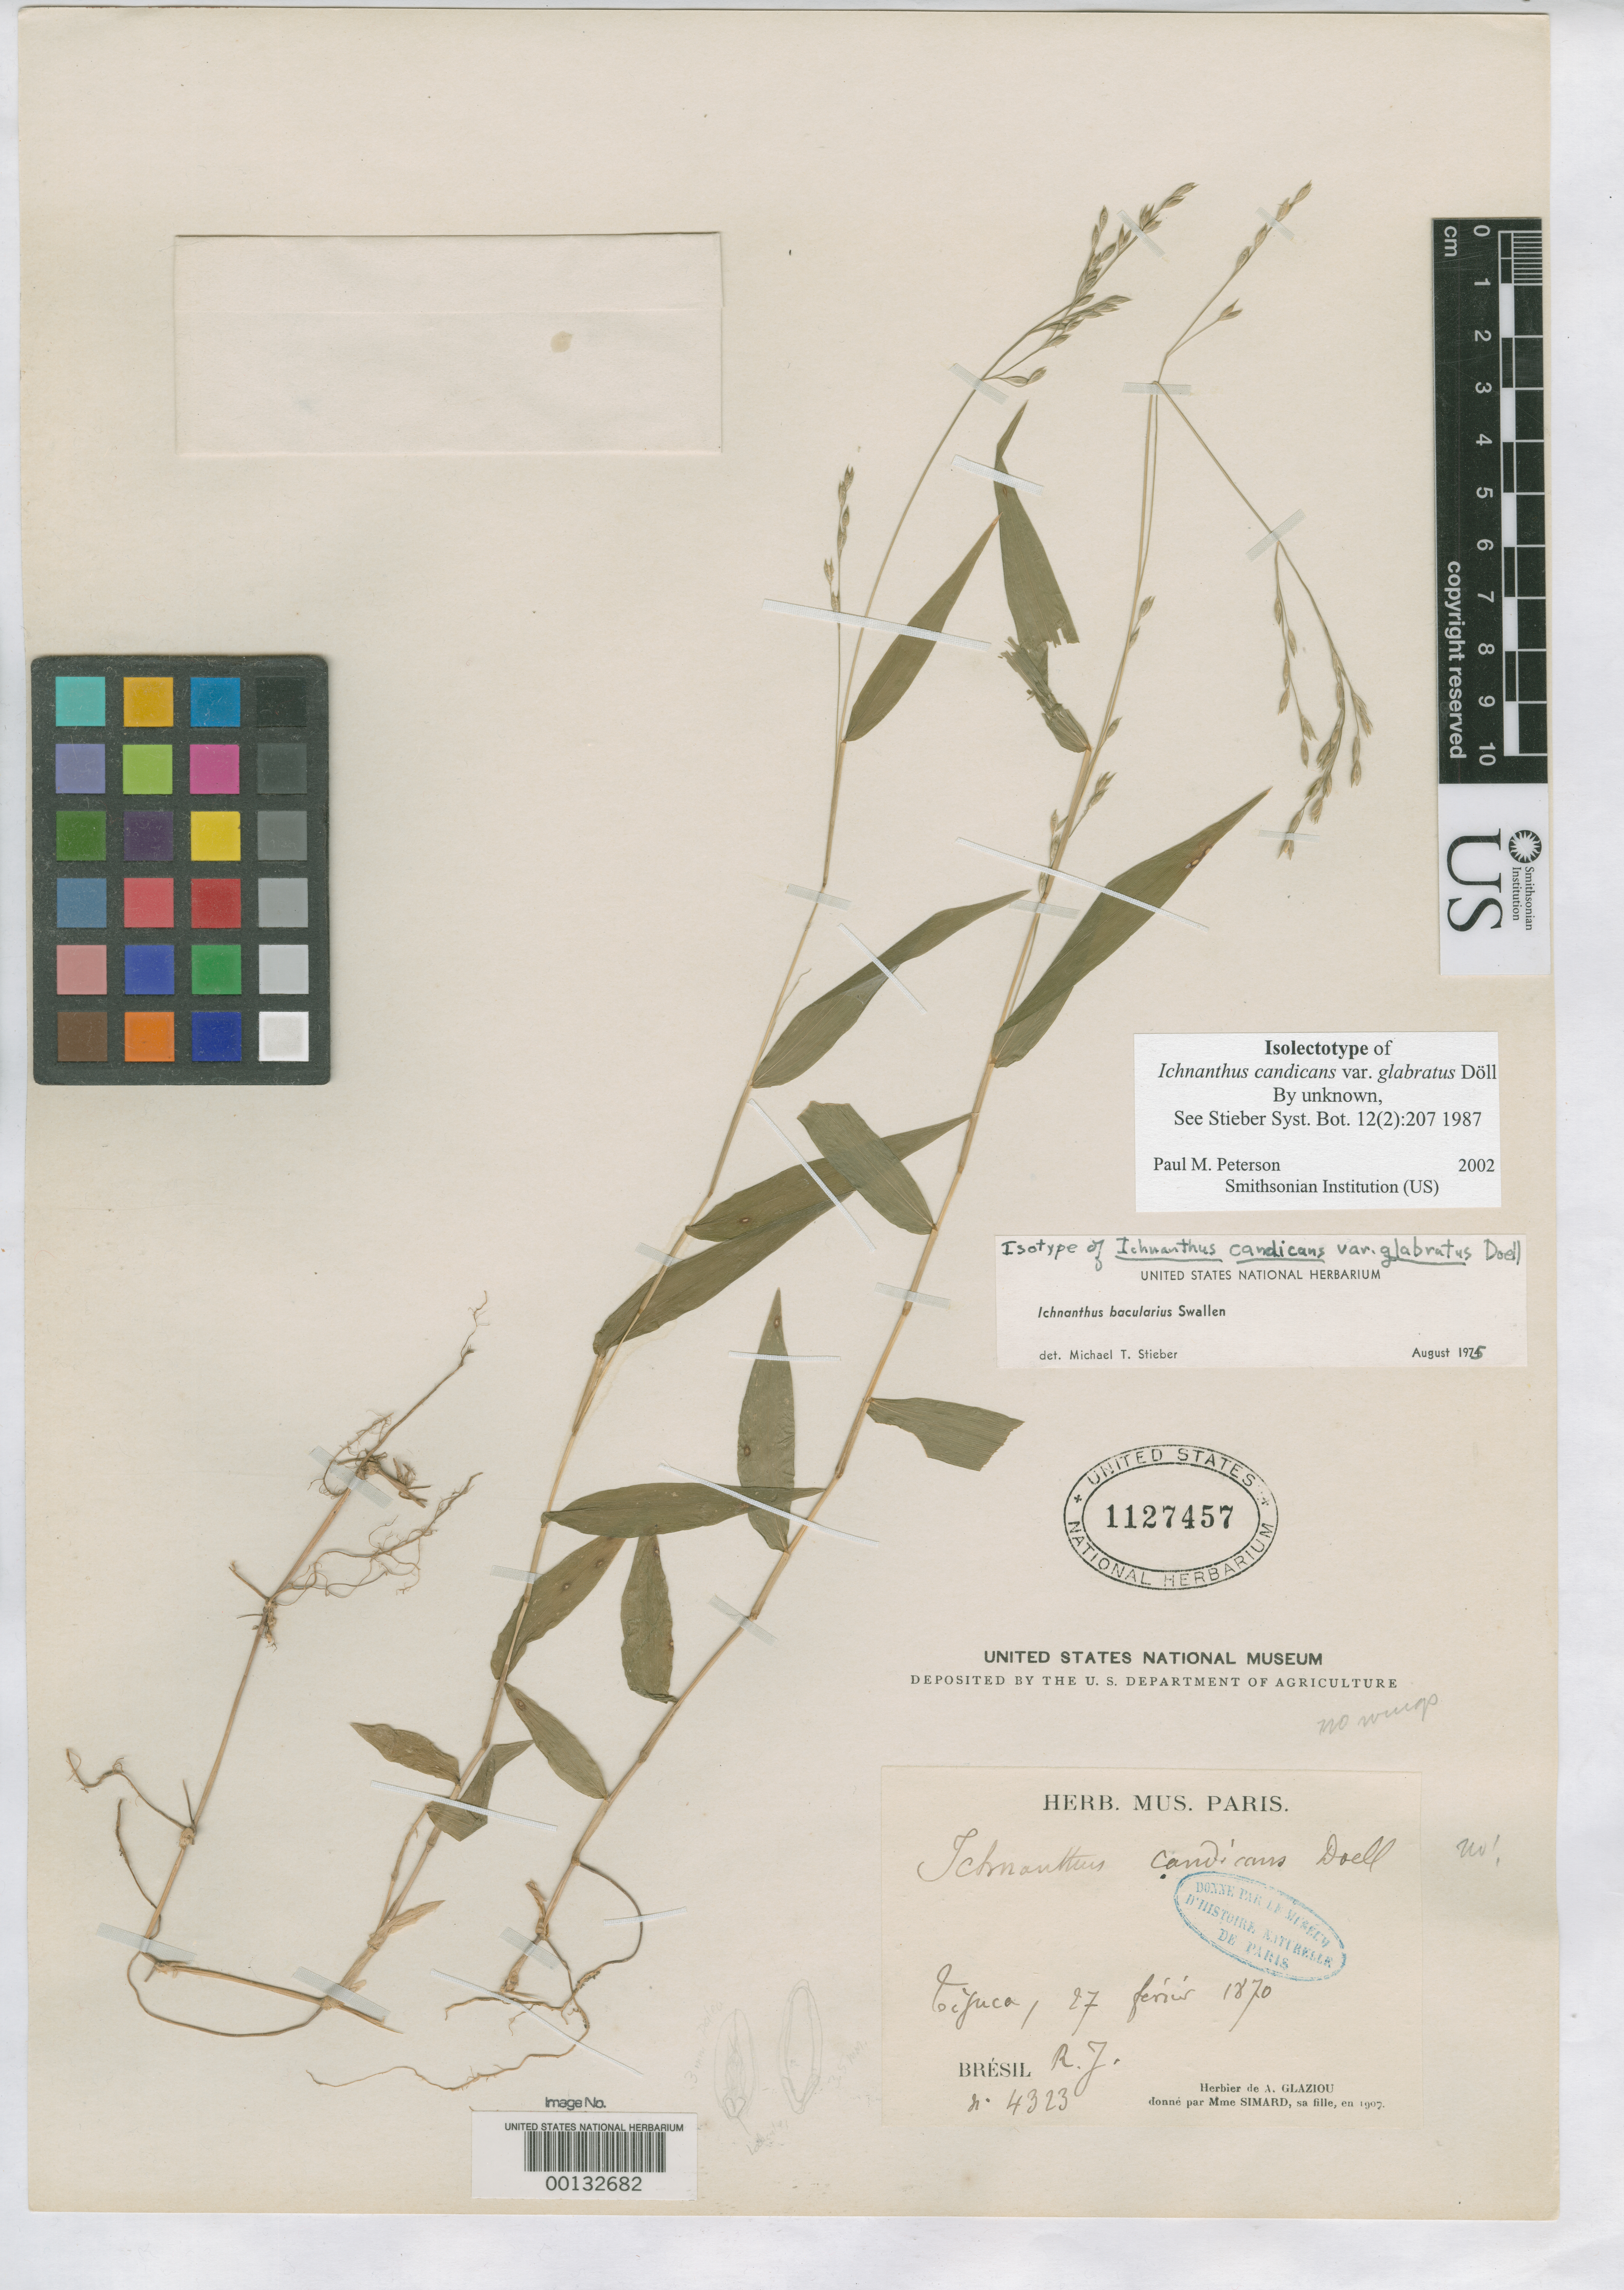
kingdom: Plantae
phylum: Tracheophyta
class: Liliopsida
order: Poales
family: Poaceae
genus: Ichnanthus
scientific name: Ichnanthus candicans var. glabratus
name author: Döll in Mart.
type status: Isolectotype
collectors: A. F. M. Glaziou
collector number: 4323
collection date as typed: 17 Feb 1870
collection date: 1870-02-17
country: Brazil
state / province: Rio de Janeiro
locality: Tijuca.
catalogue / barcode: US 1127457